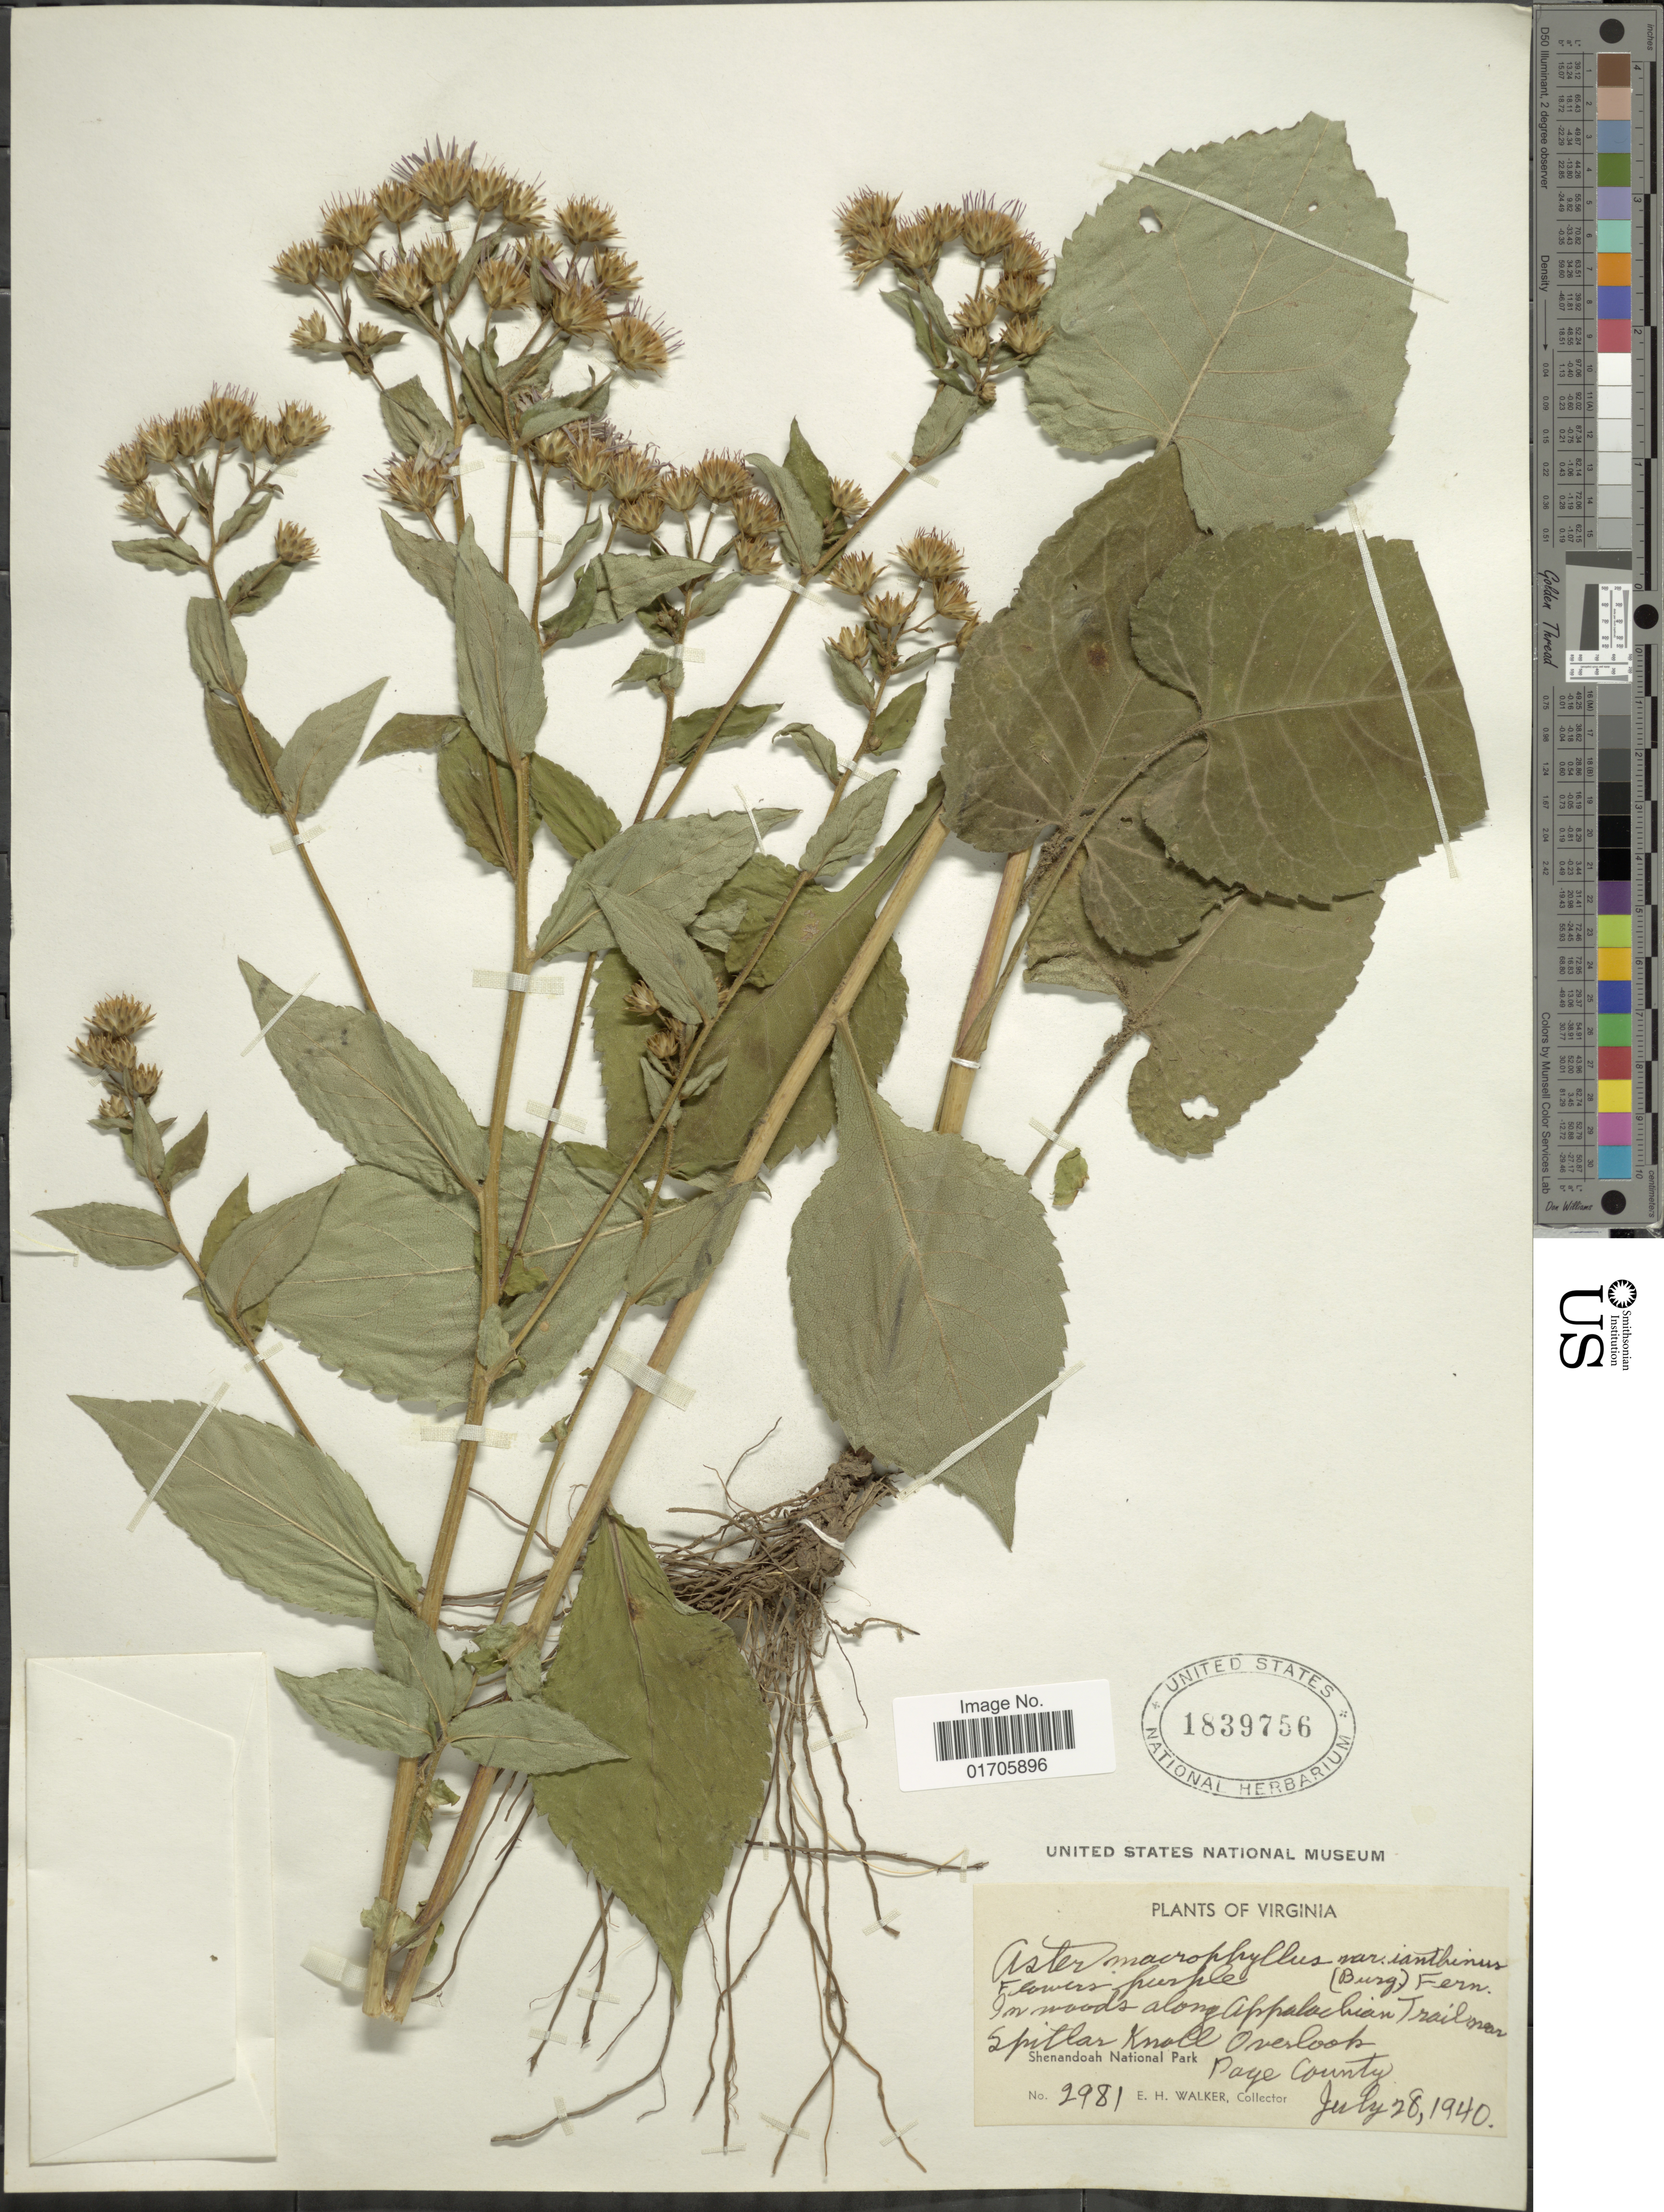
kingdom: Plantae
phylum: Tracheophyta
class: Magnoliopsida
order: Asterales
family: Asteraceae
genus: Eurybia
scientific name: Eurybia macrophylla var. ianthina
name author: (E.S. Burgess) G. Wilh. & Rericha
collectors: E. H. Walker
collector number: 2981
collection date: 1940-07-28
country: United States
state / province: Virginia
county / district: Page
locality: Virginia. In woods along Appalachian Trail near Spitlar Knoll Overlook. Shenandoah National Park. Page County.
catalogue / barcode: US 1839756